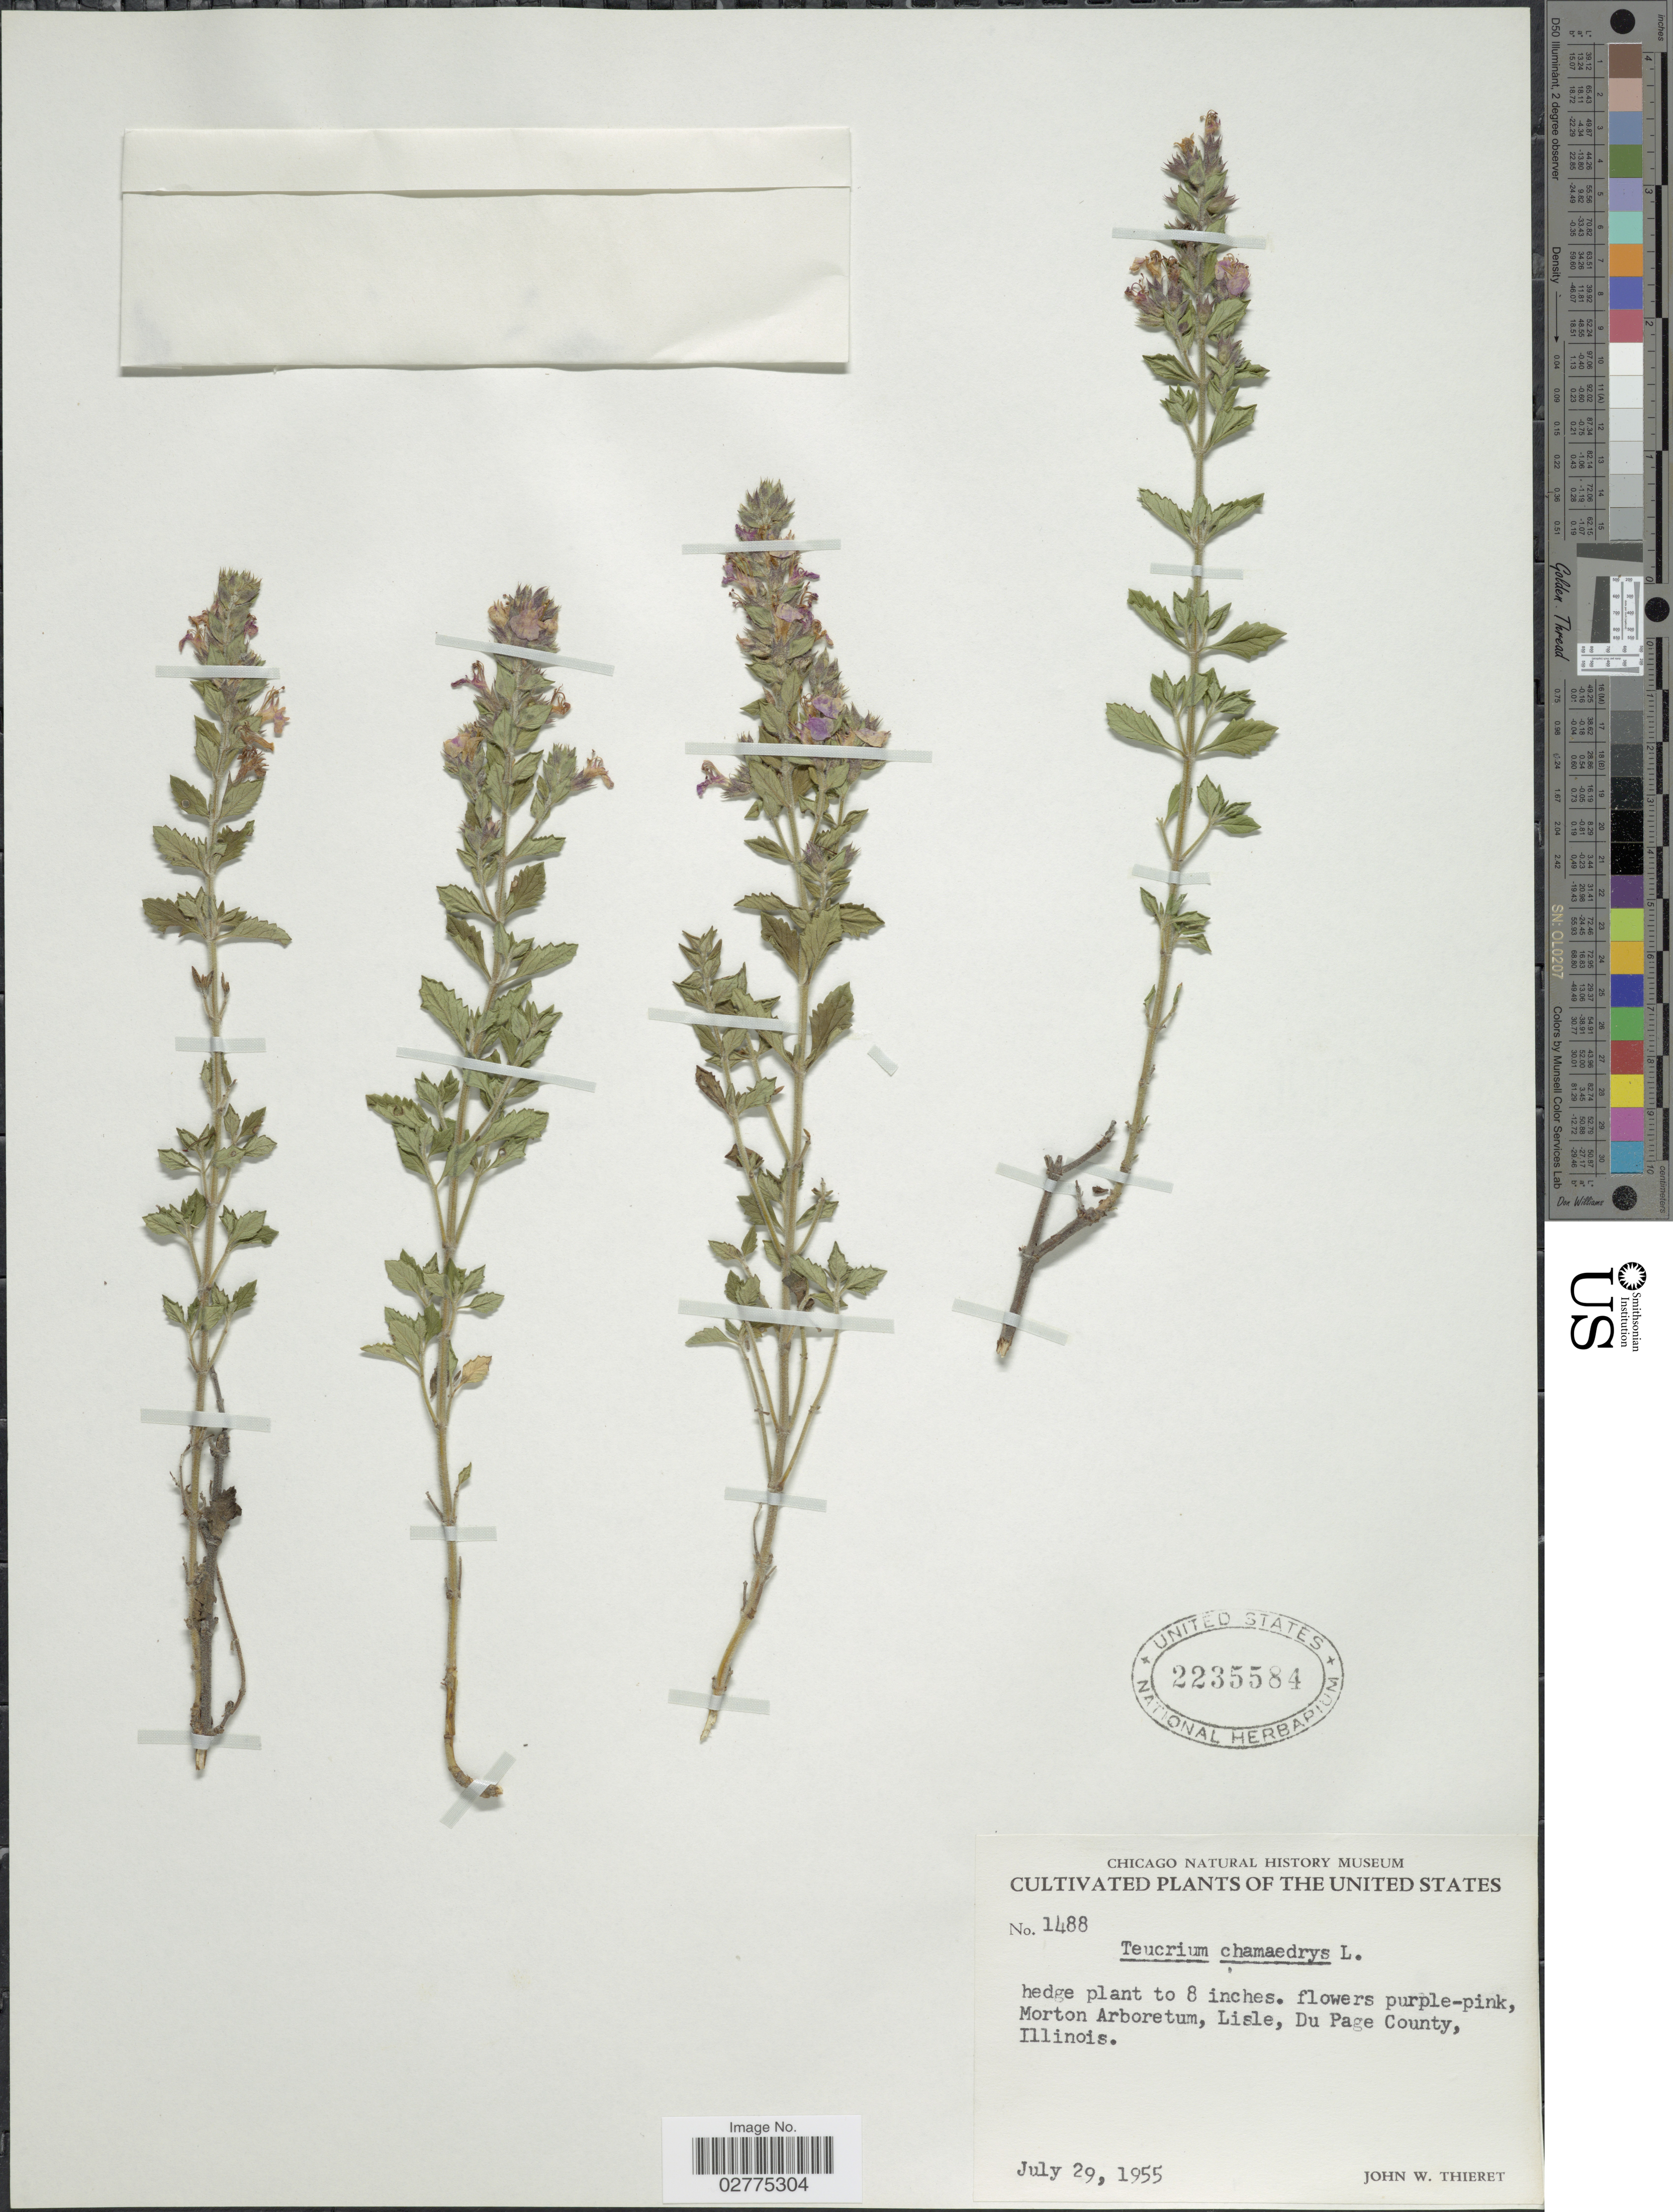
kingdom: Plantae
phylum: Tracheophyta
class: Magnoliopsida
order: Lamiales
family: Lamiaceae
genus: Teucrium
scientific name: Teucrium chamaedrys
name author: L.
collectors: J. W. Thieret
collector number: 1488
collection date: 1955-07-29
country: United States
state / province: Illinois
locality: Morton Arboretum, Lisle, Du Page County, Illinois.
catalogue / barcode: US 2235584